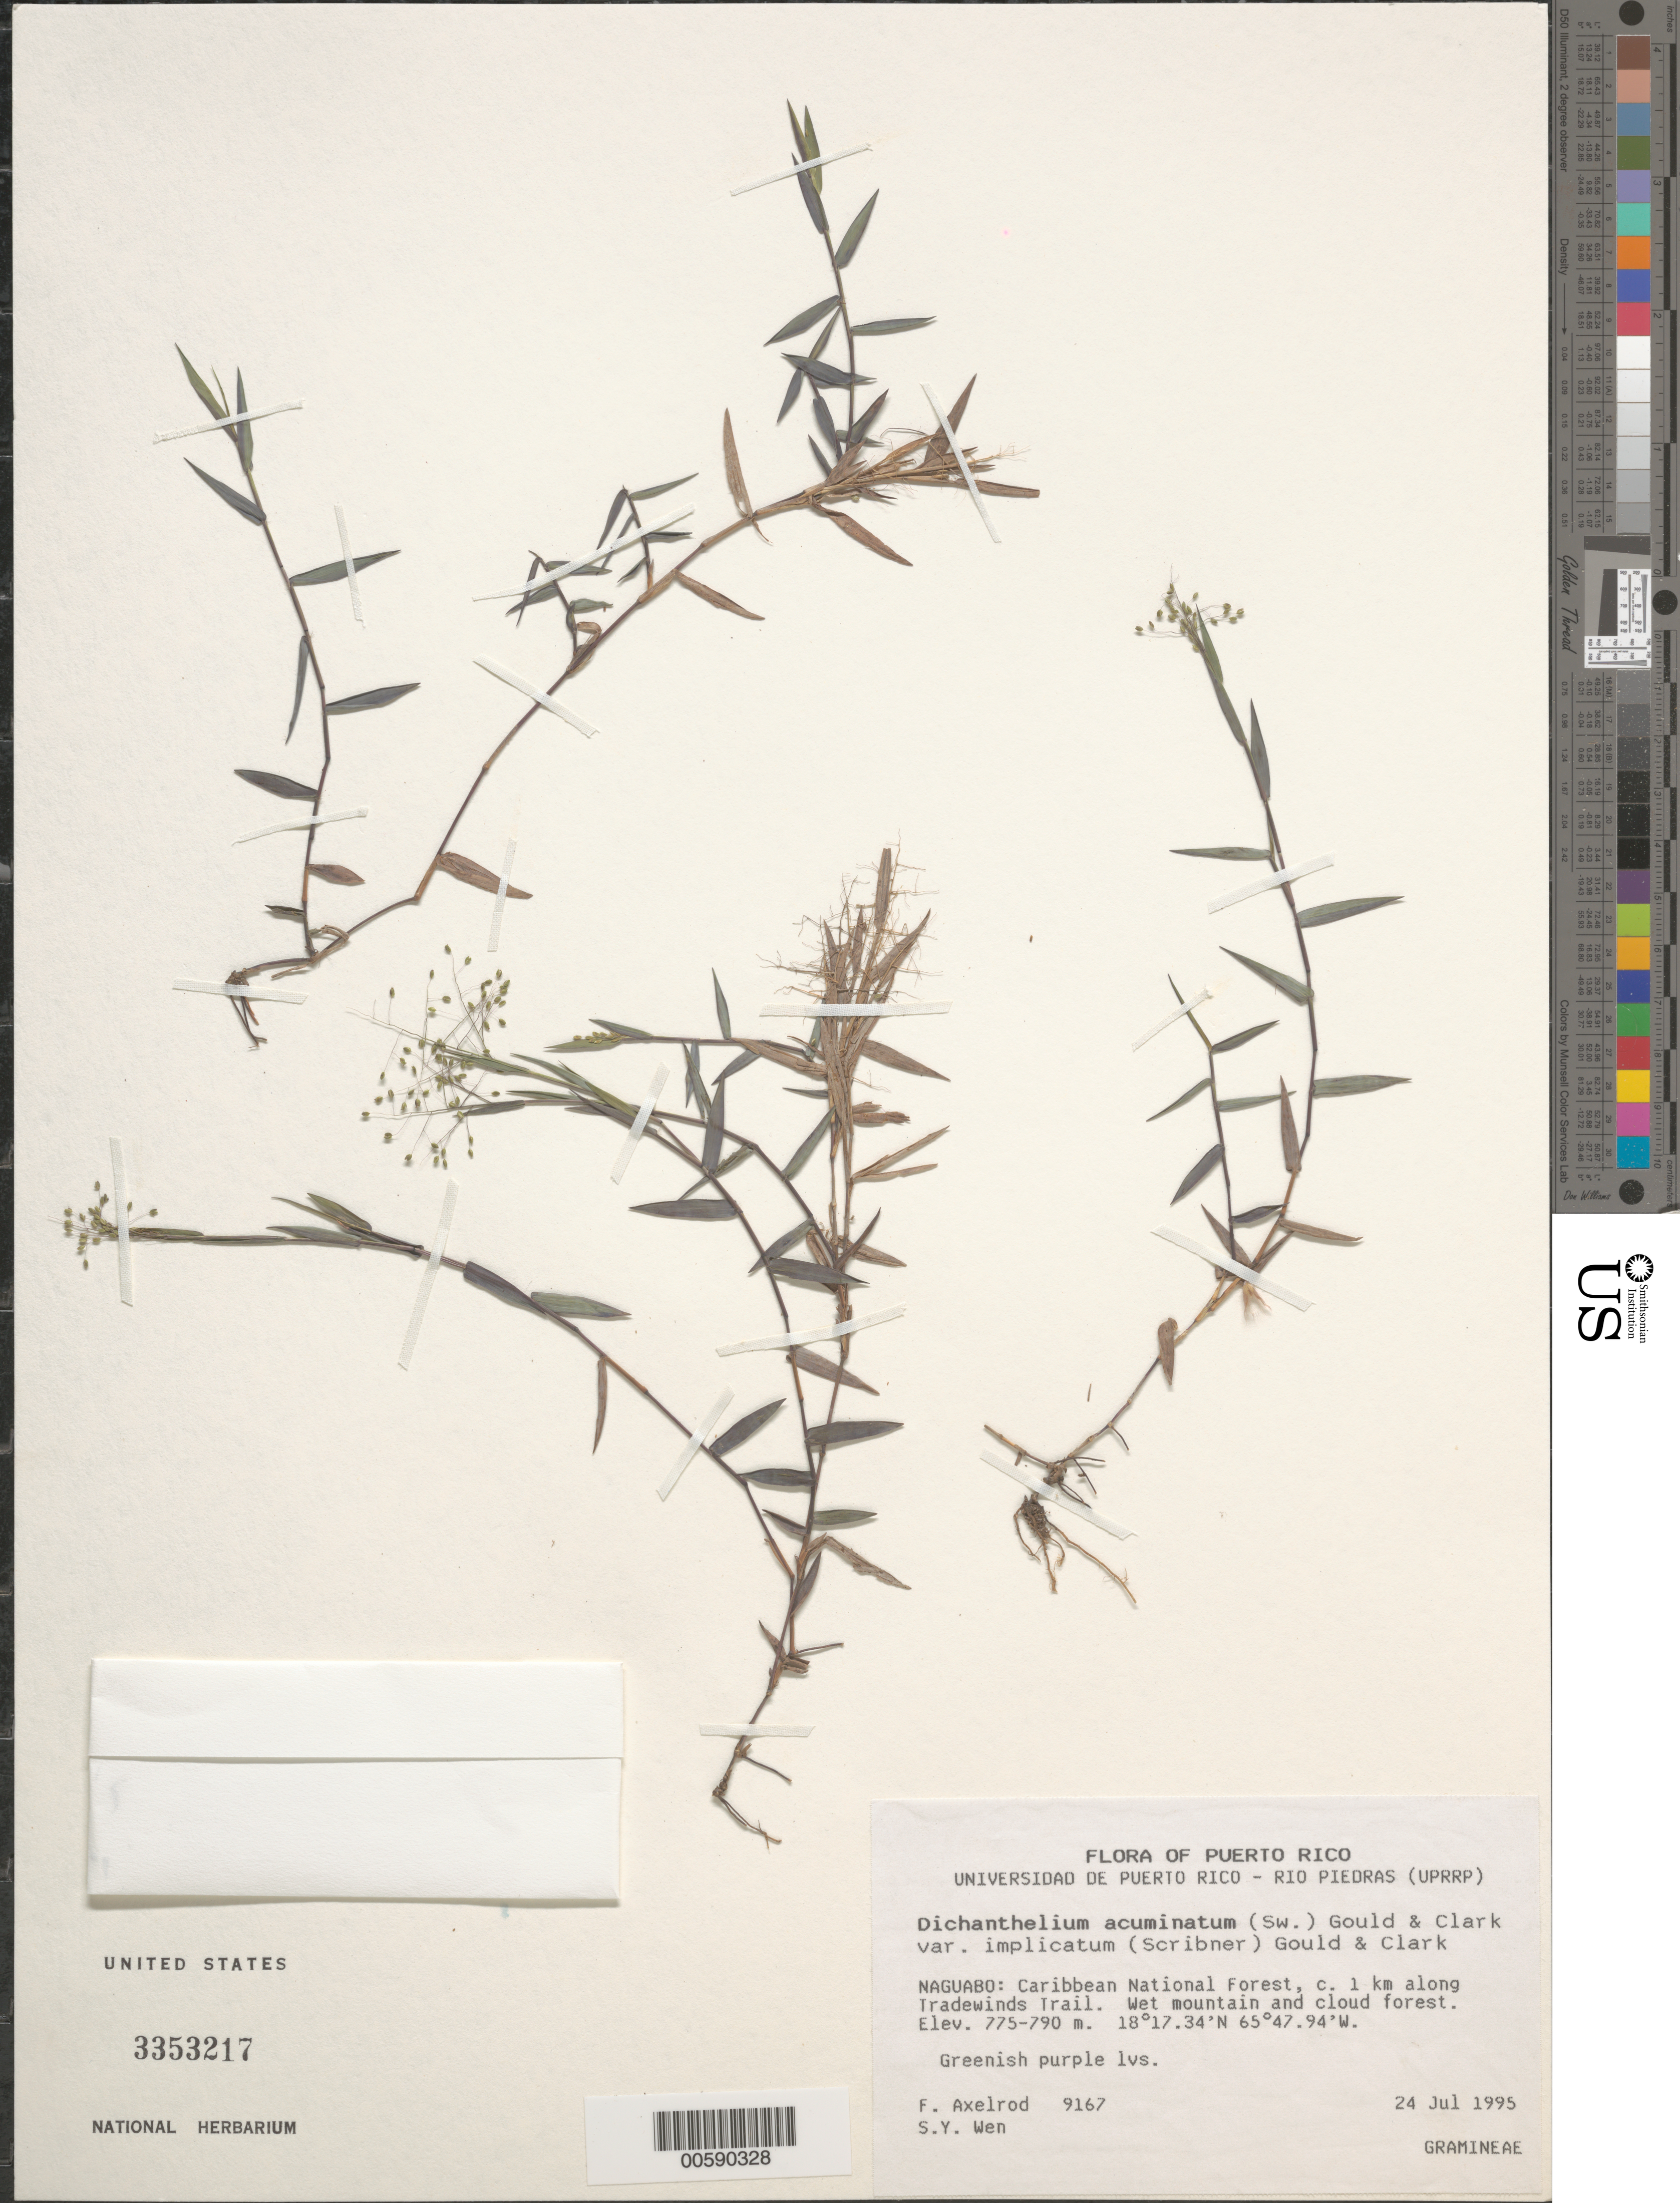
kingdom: Plantae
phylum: Tracheophyta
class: Liliopsida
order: Poales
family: Poaceae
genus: Panicum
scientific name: Panicum acuminatum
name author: Sw.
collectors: F. Axelrod & S. Y. Wen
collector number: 9167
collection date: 1995-07-24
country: Puerto Rico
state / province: Naguabo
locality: Caribbean National Forest, c. 1 km along Tradewinds Trail.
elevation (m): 775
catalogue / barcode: US 3353217